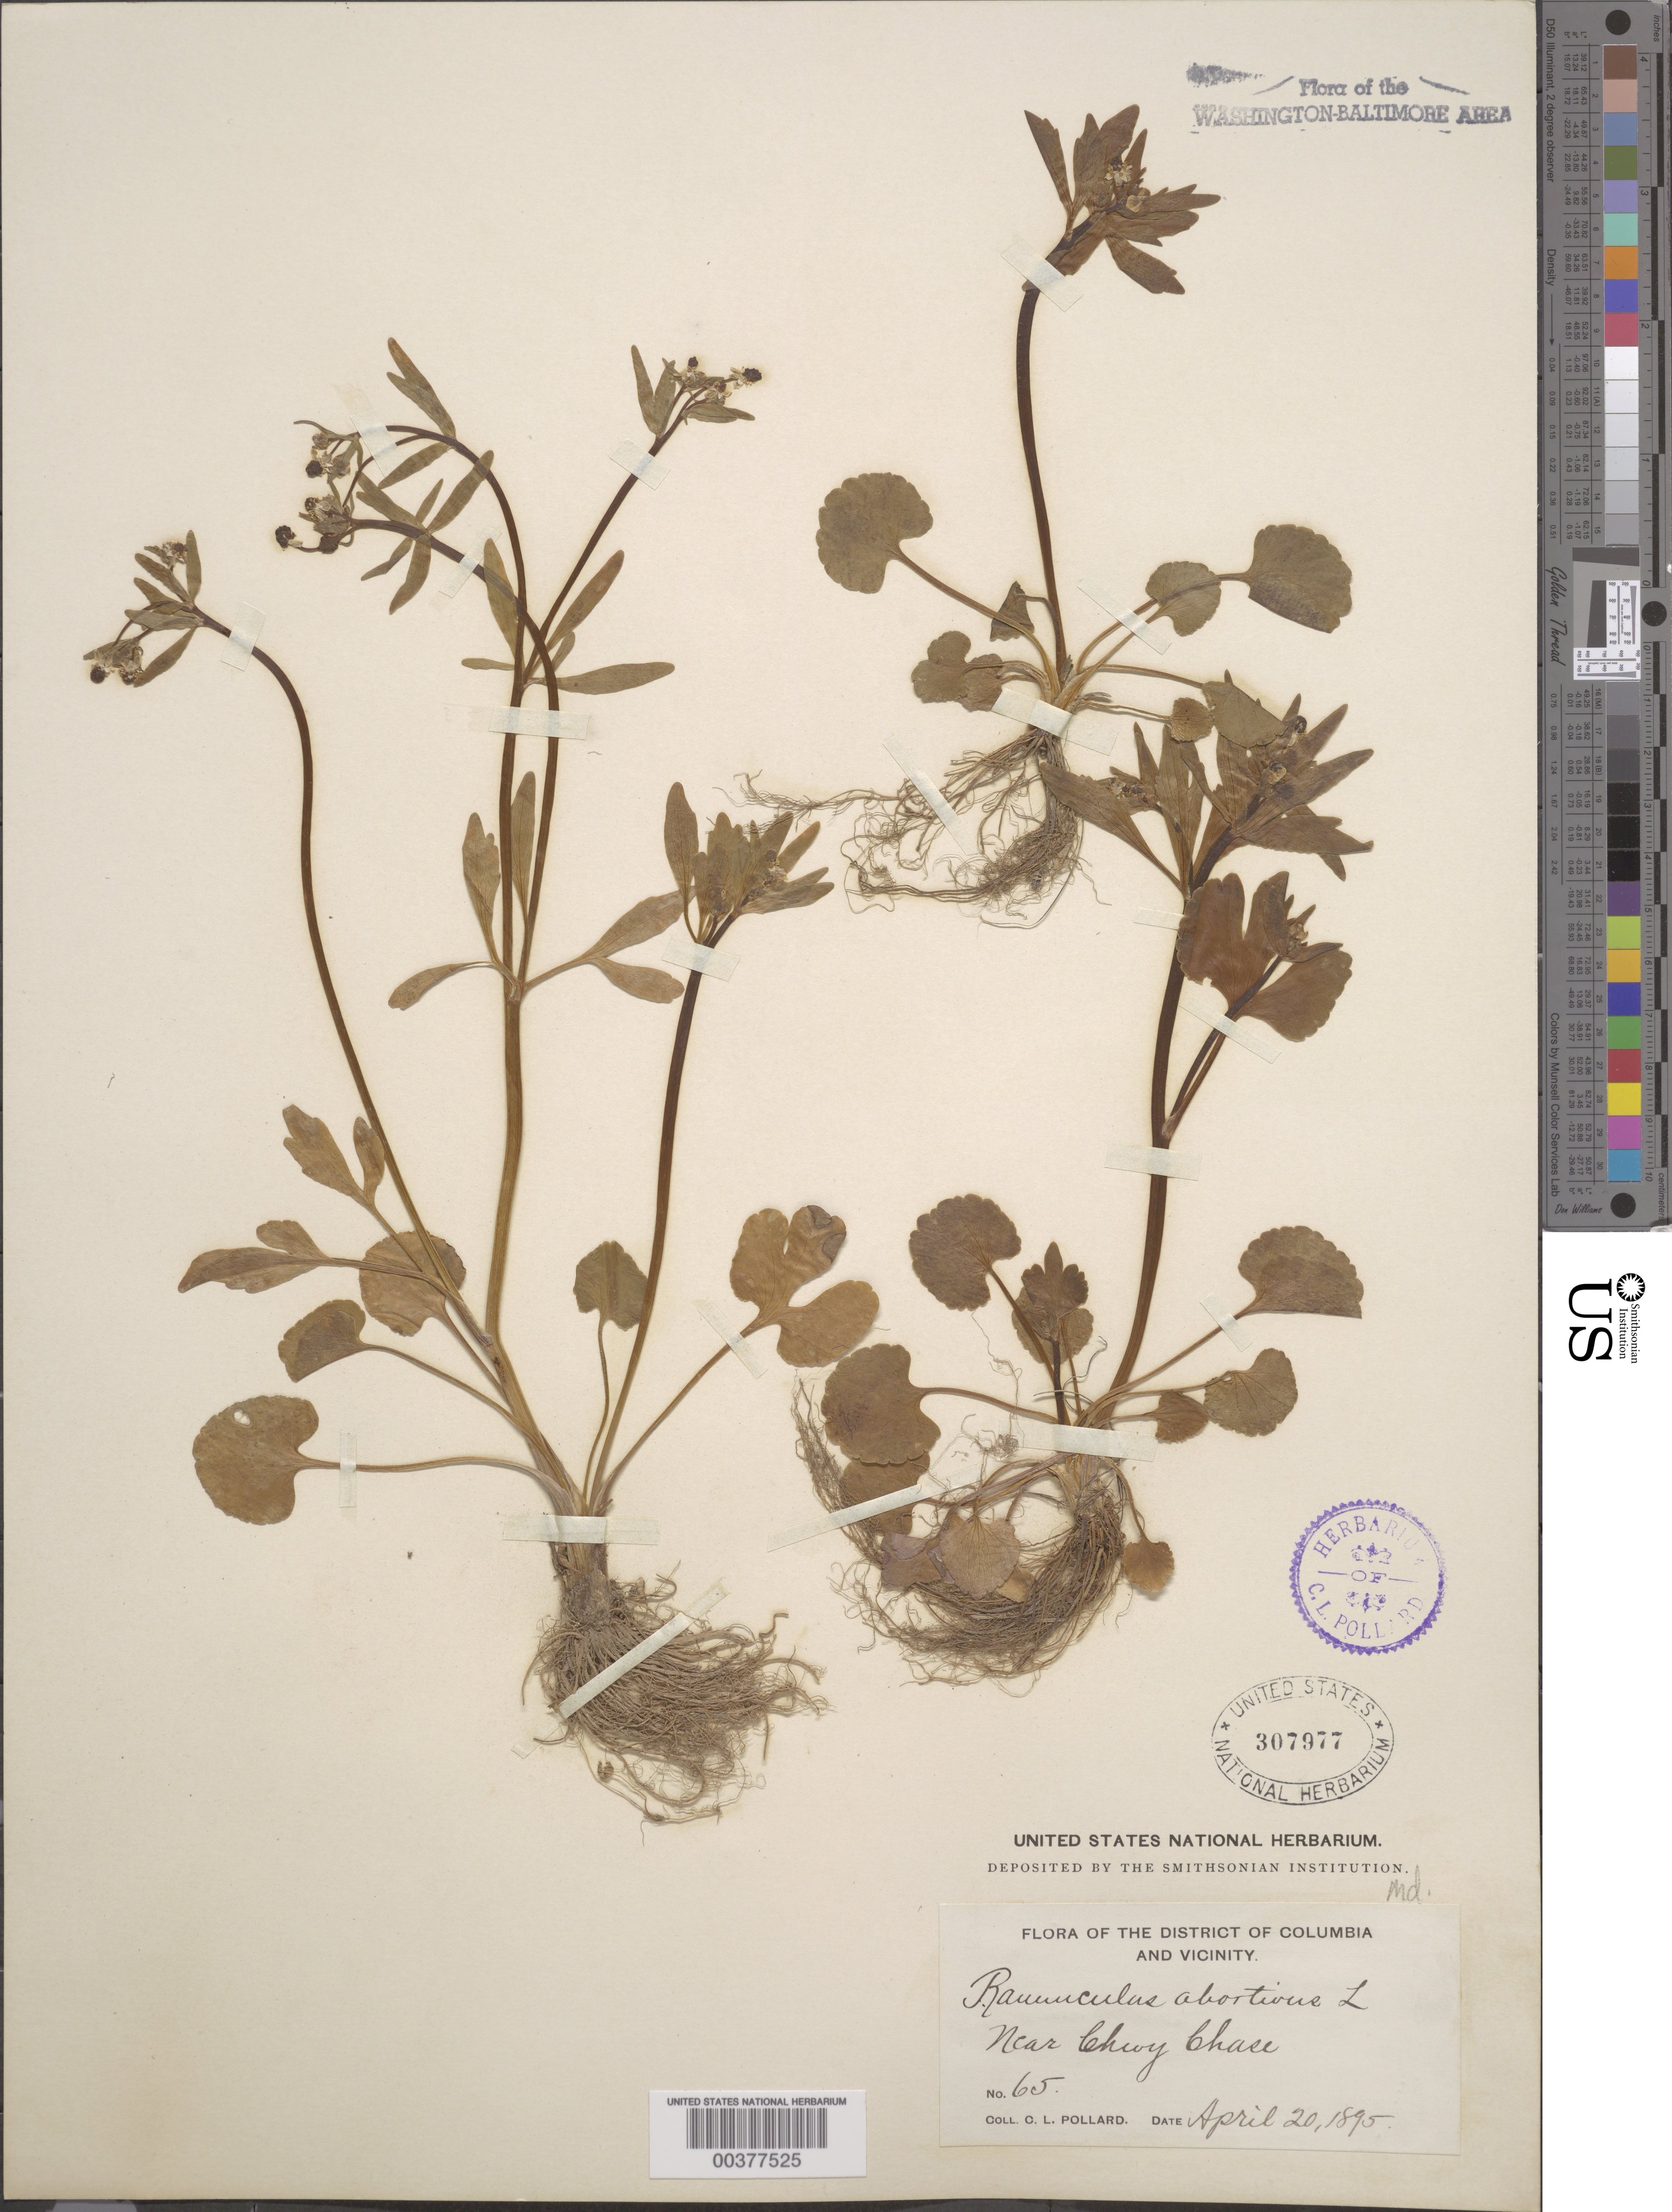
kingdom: Plantae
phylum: Tracheophyta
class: Magnoliopsida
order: Ranunculales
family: Ranunculaceae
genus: Ranunculus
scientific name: Ranunculus abortivus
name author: L.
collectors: C. L. Pollard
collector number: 65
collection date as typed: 20 Apr 1895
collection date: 1895-04-20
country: United States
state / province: Maryland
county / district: Montgomery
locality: Chevy Chase vicinity, Rock Creek Rd. Rock Creek Park and Vicinity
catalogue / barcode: US 307977